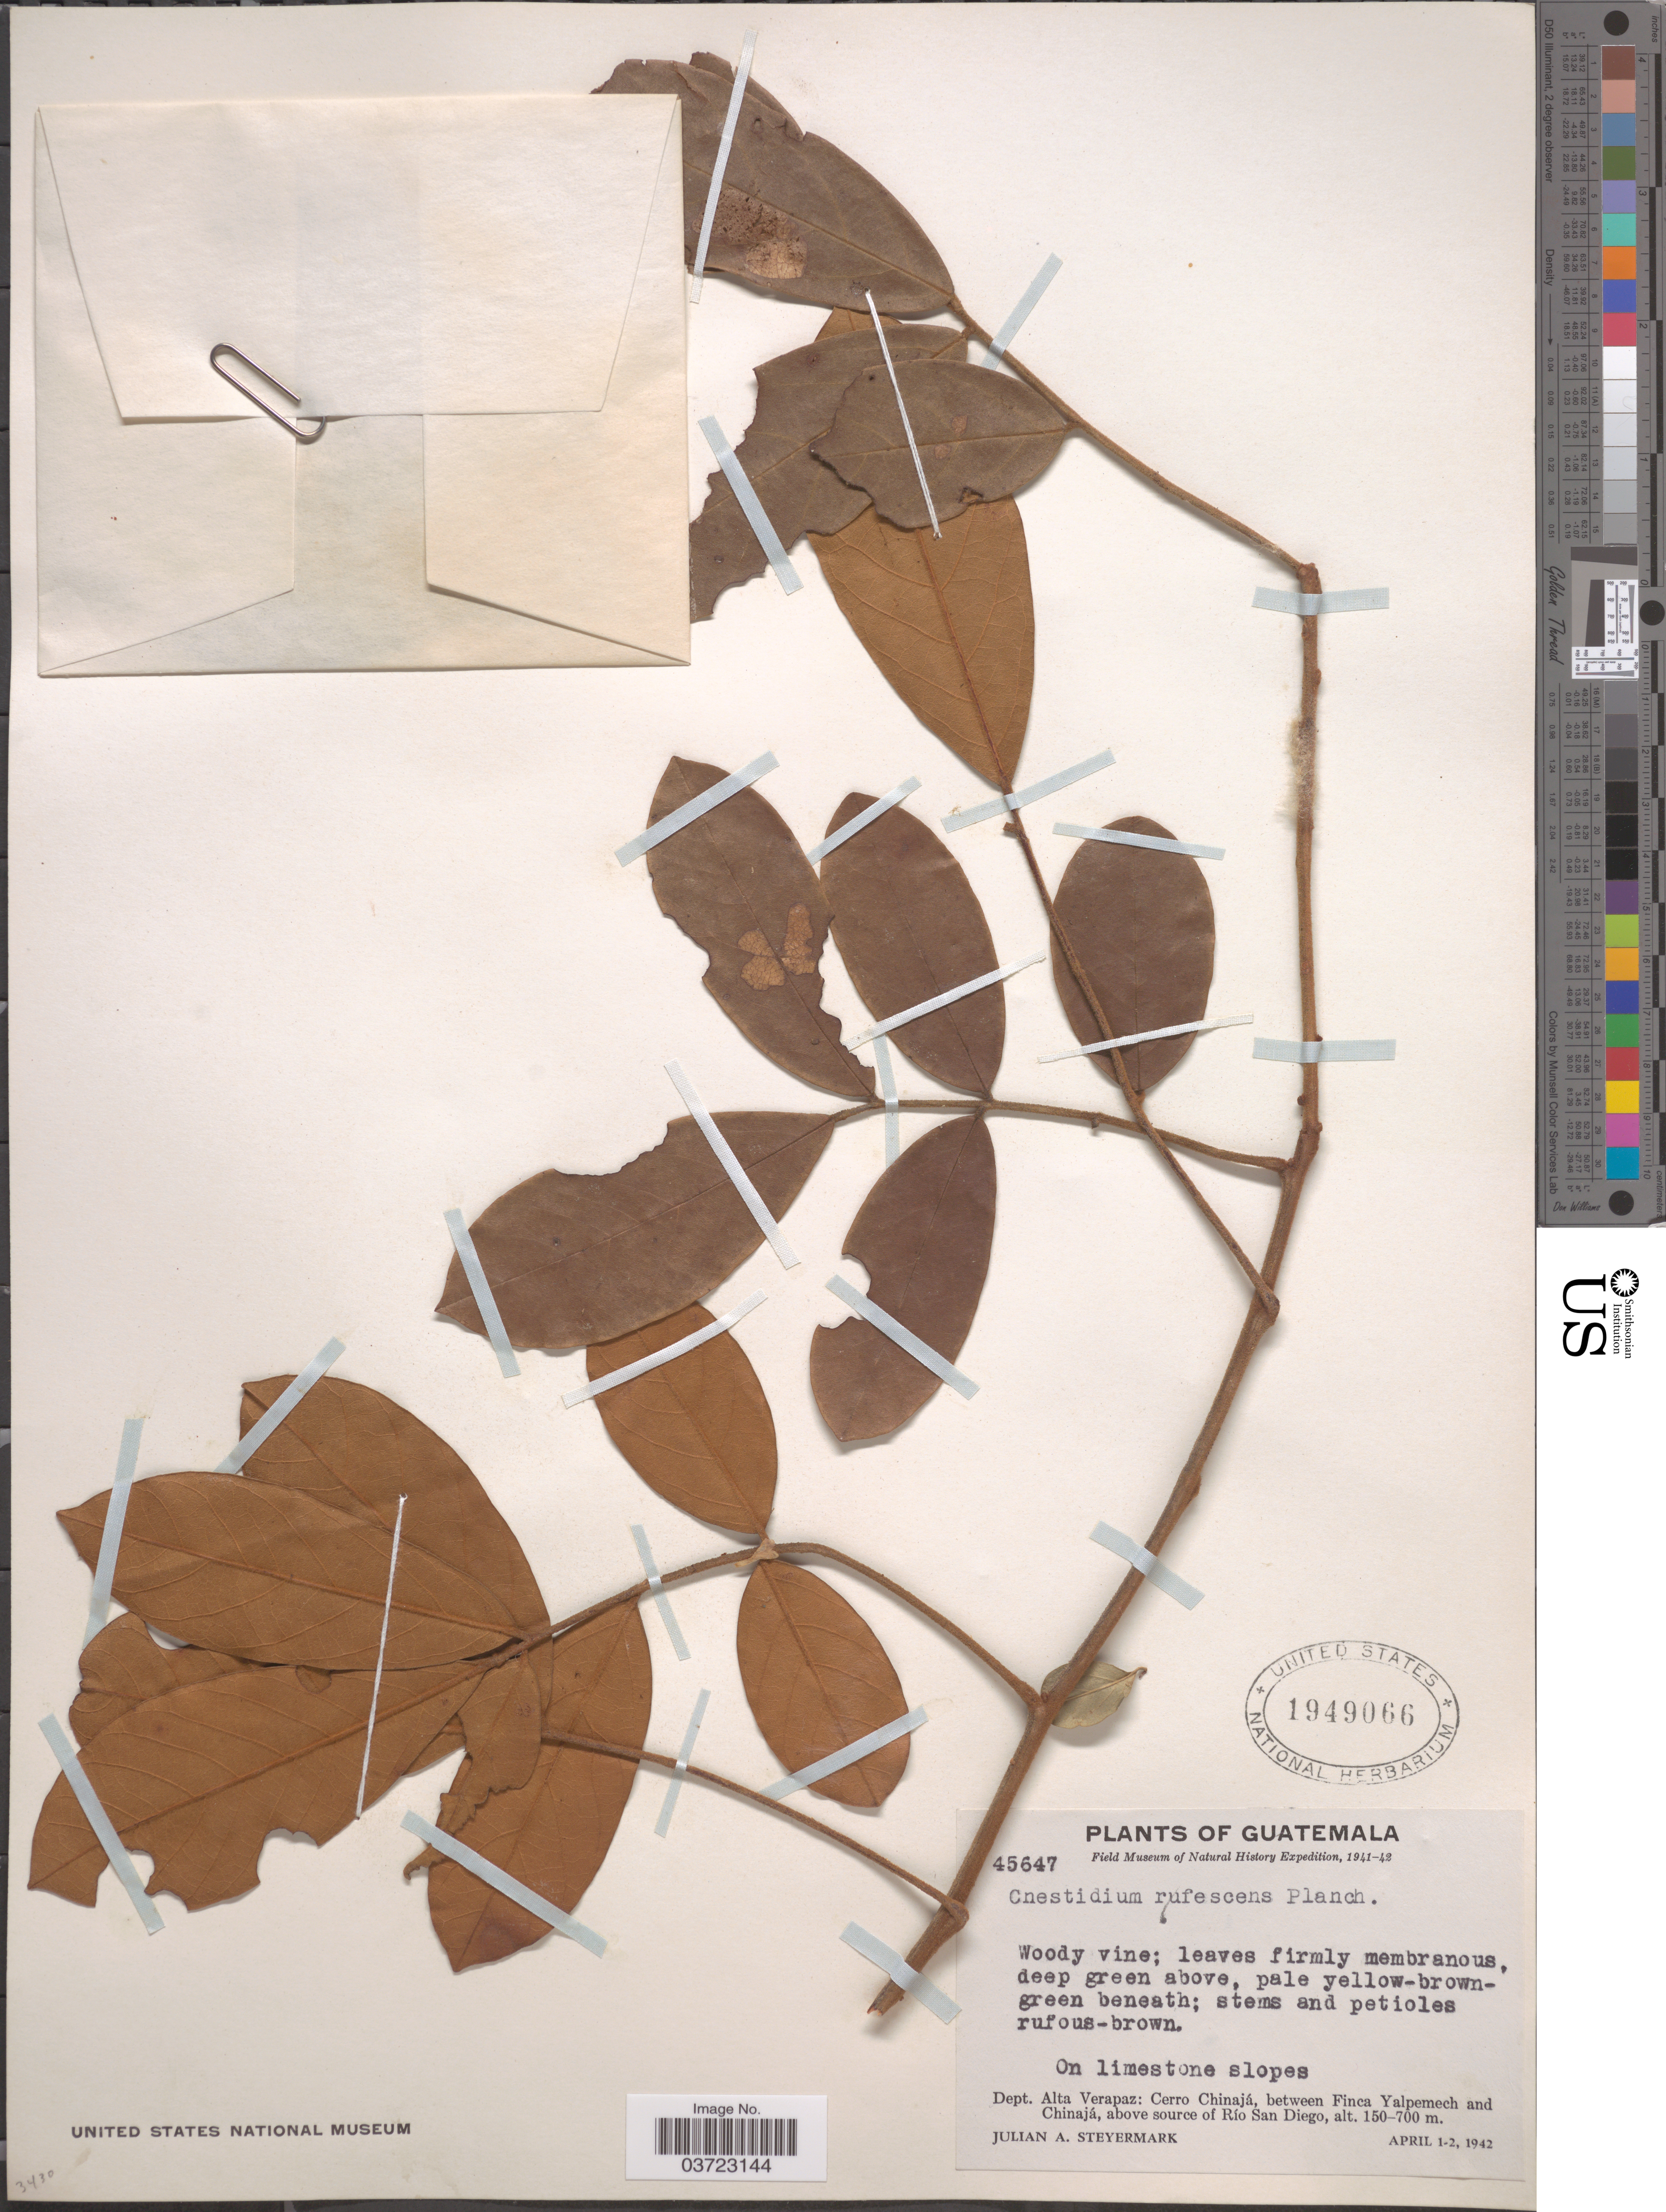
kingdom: Plantae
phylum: Tracheophyta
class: Magnoliopsida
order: Oxalidales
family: Connaraceae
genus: Cnestidium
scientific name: Cnestidium rufescens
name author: Planch.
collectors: J. Steyermark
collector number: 45647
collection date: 1942-04-01/1942-04-02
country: Guatemala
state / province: Alta Verapaz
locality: Dept. Alta Verapaz: Cerro Chinajá, between Finca Yalpemech and Chinajá, above source of Río San Diego.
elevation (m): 150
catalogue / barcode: US 1949066